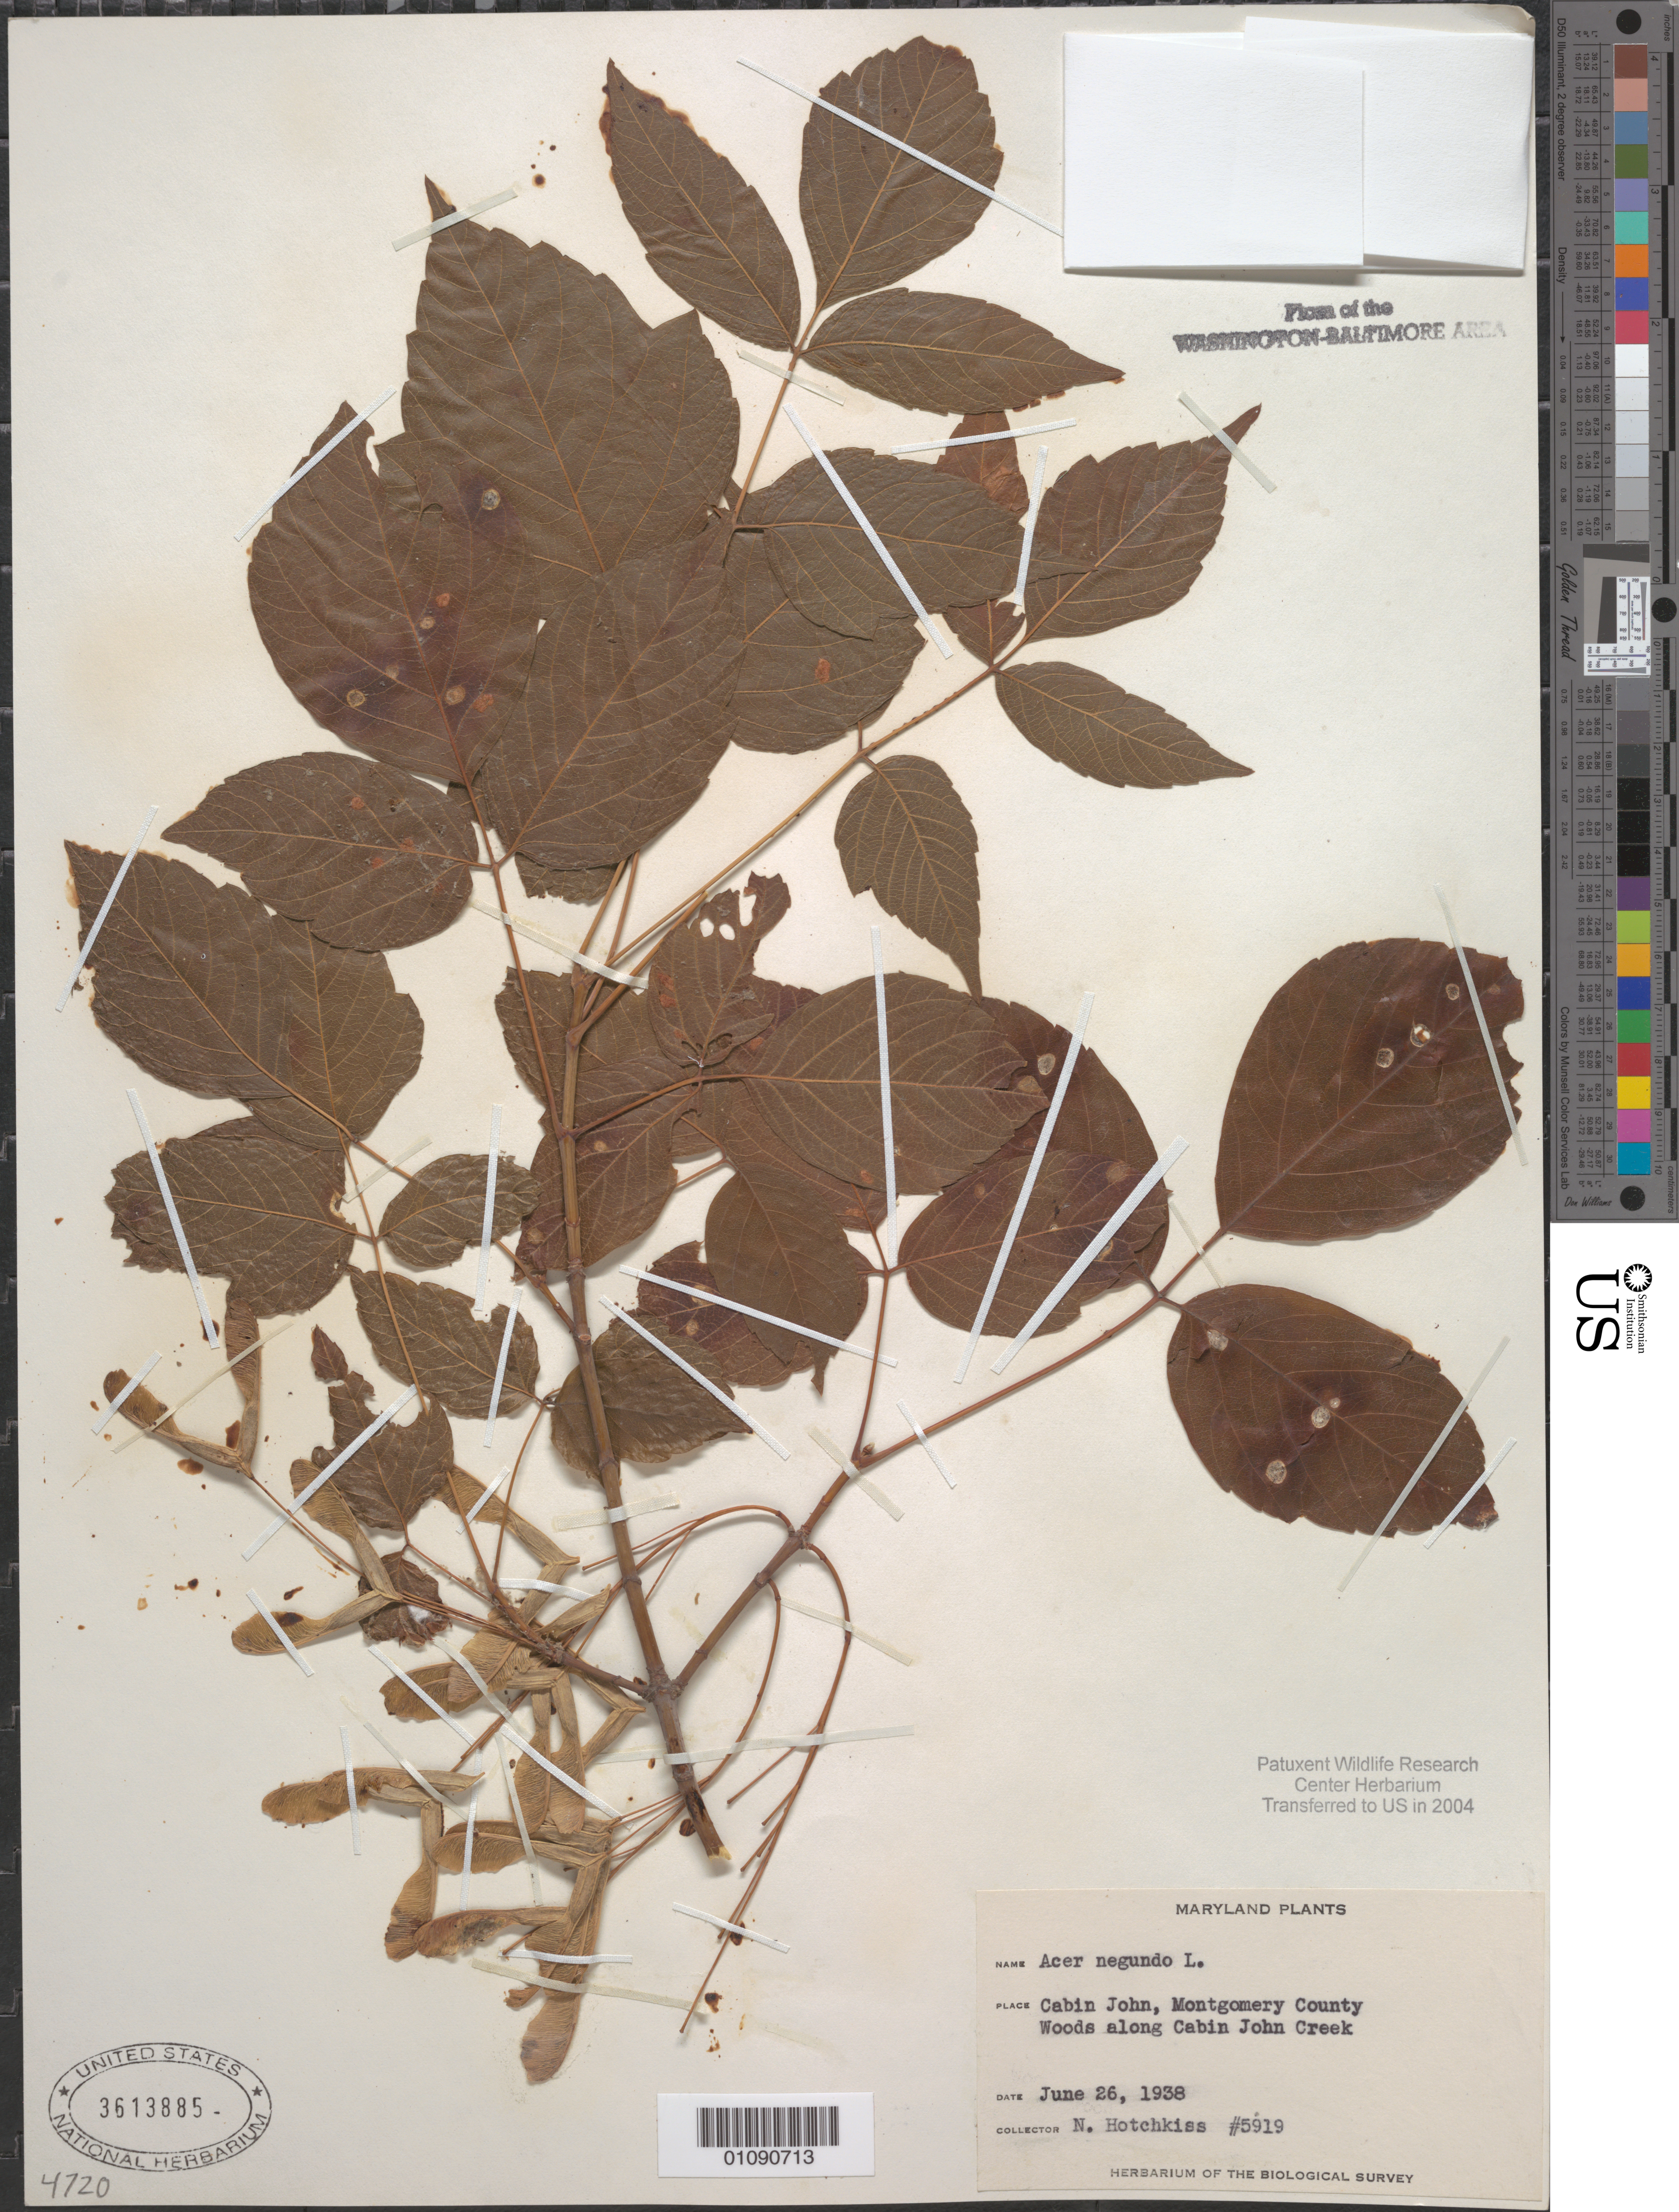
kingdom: Plantae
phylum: Tracheophyta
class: Magnoliopsida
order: Sapindales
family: Sapindaceae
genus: Acer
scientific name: Acer negundo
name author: L.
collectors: N. Hotchkiss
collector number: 5919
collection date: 1938-06-26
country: United States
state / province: Maryland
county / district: Montgomery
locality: Cabin John, woods near Cabin John Creek.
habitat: Woods along creek.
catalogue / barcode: US 3613885